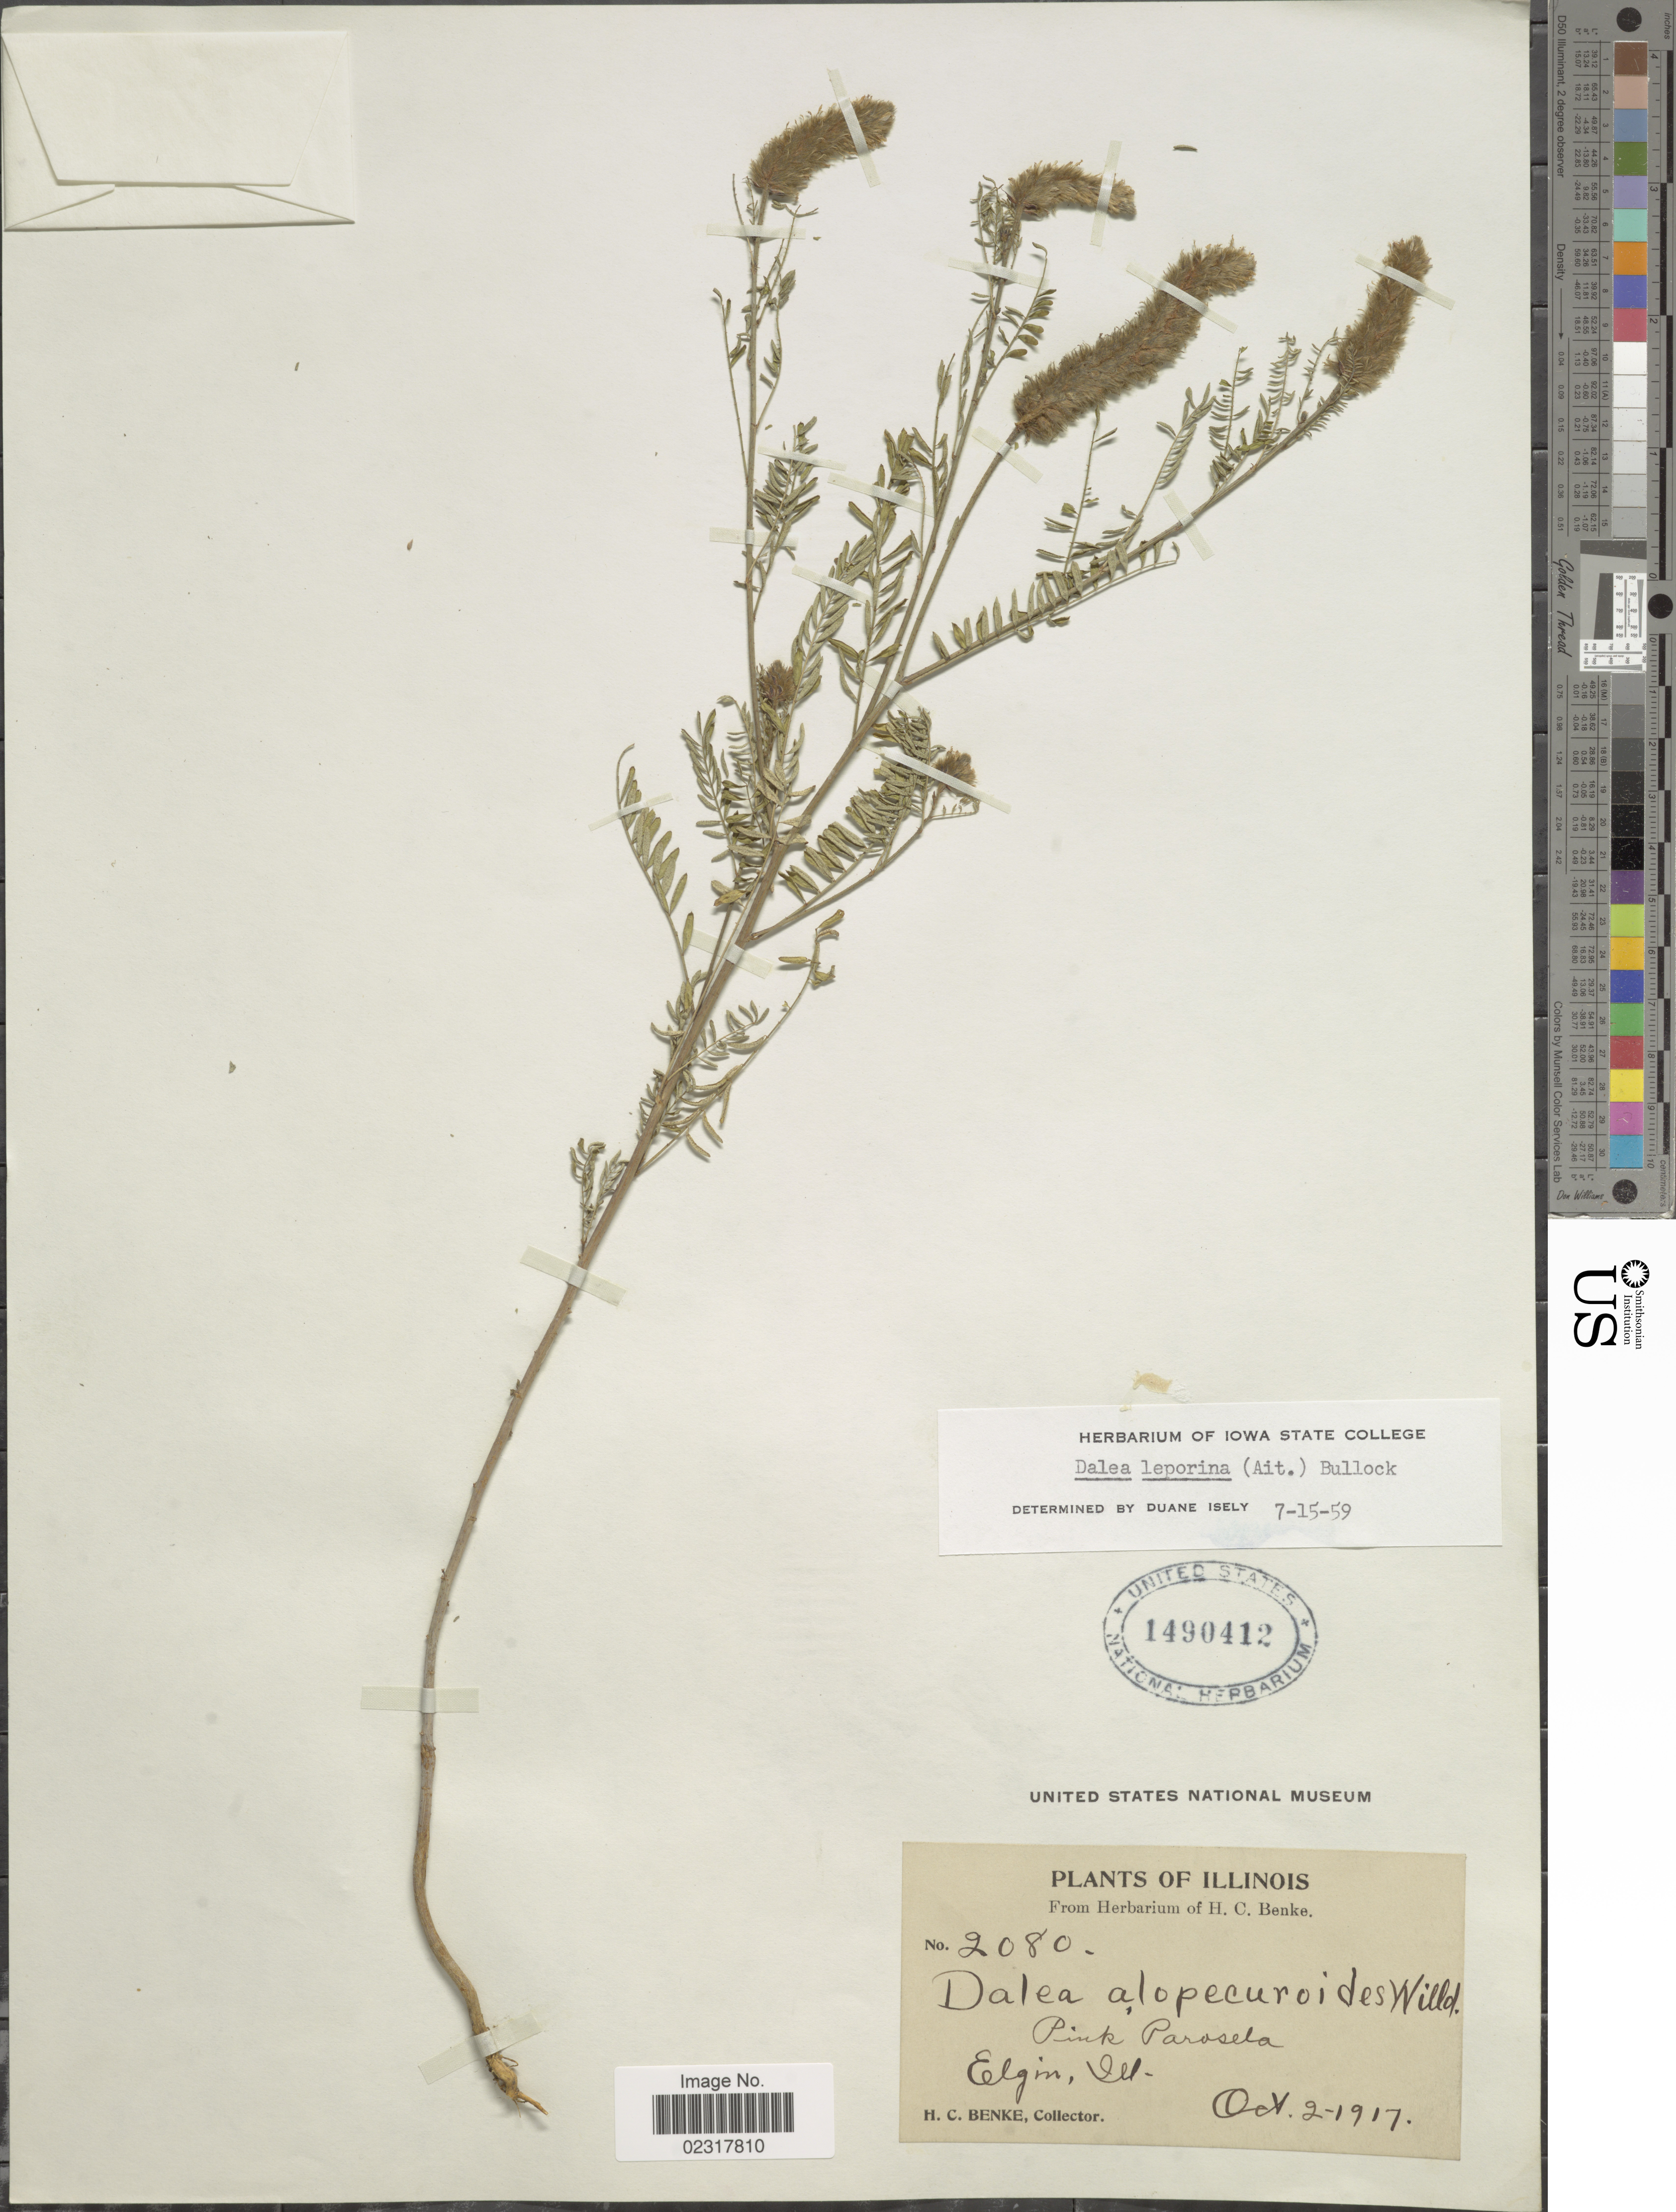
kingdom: Plantae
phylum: Tracheophyta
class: Magnoliopsida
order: Fabales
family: Fabaceae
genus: Dalea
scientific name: Dalea leporina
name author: (Aiton) Bullock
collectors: H. Benke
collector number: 2080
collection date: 1917-10-02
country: United States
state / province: Illinois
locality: Elgin, Ill.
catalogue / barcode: US 1490412